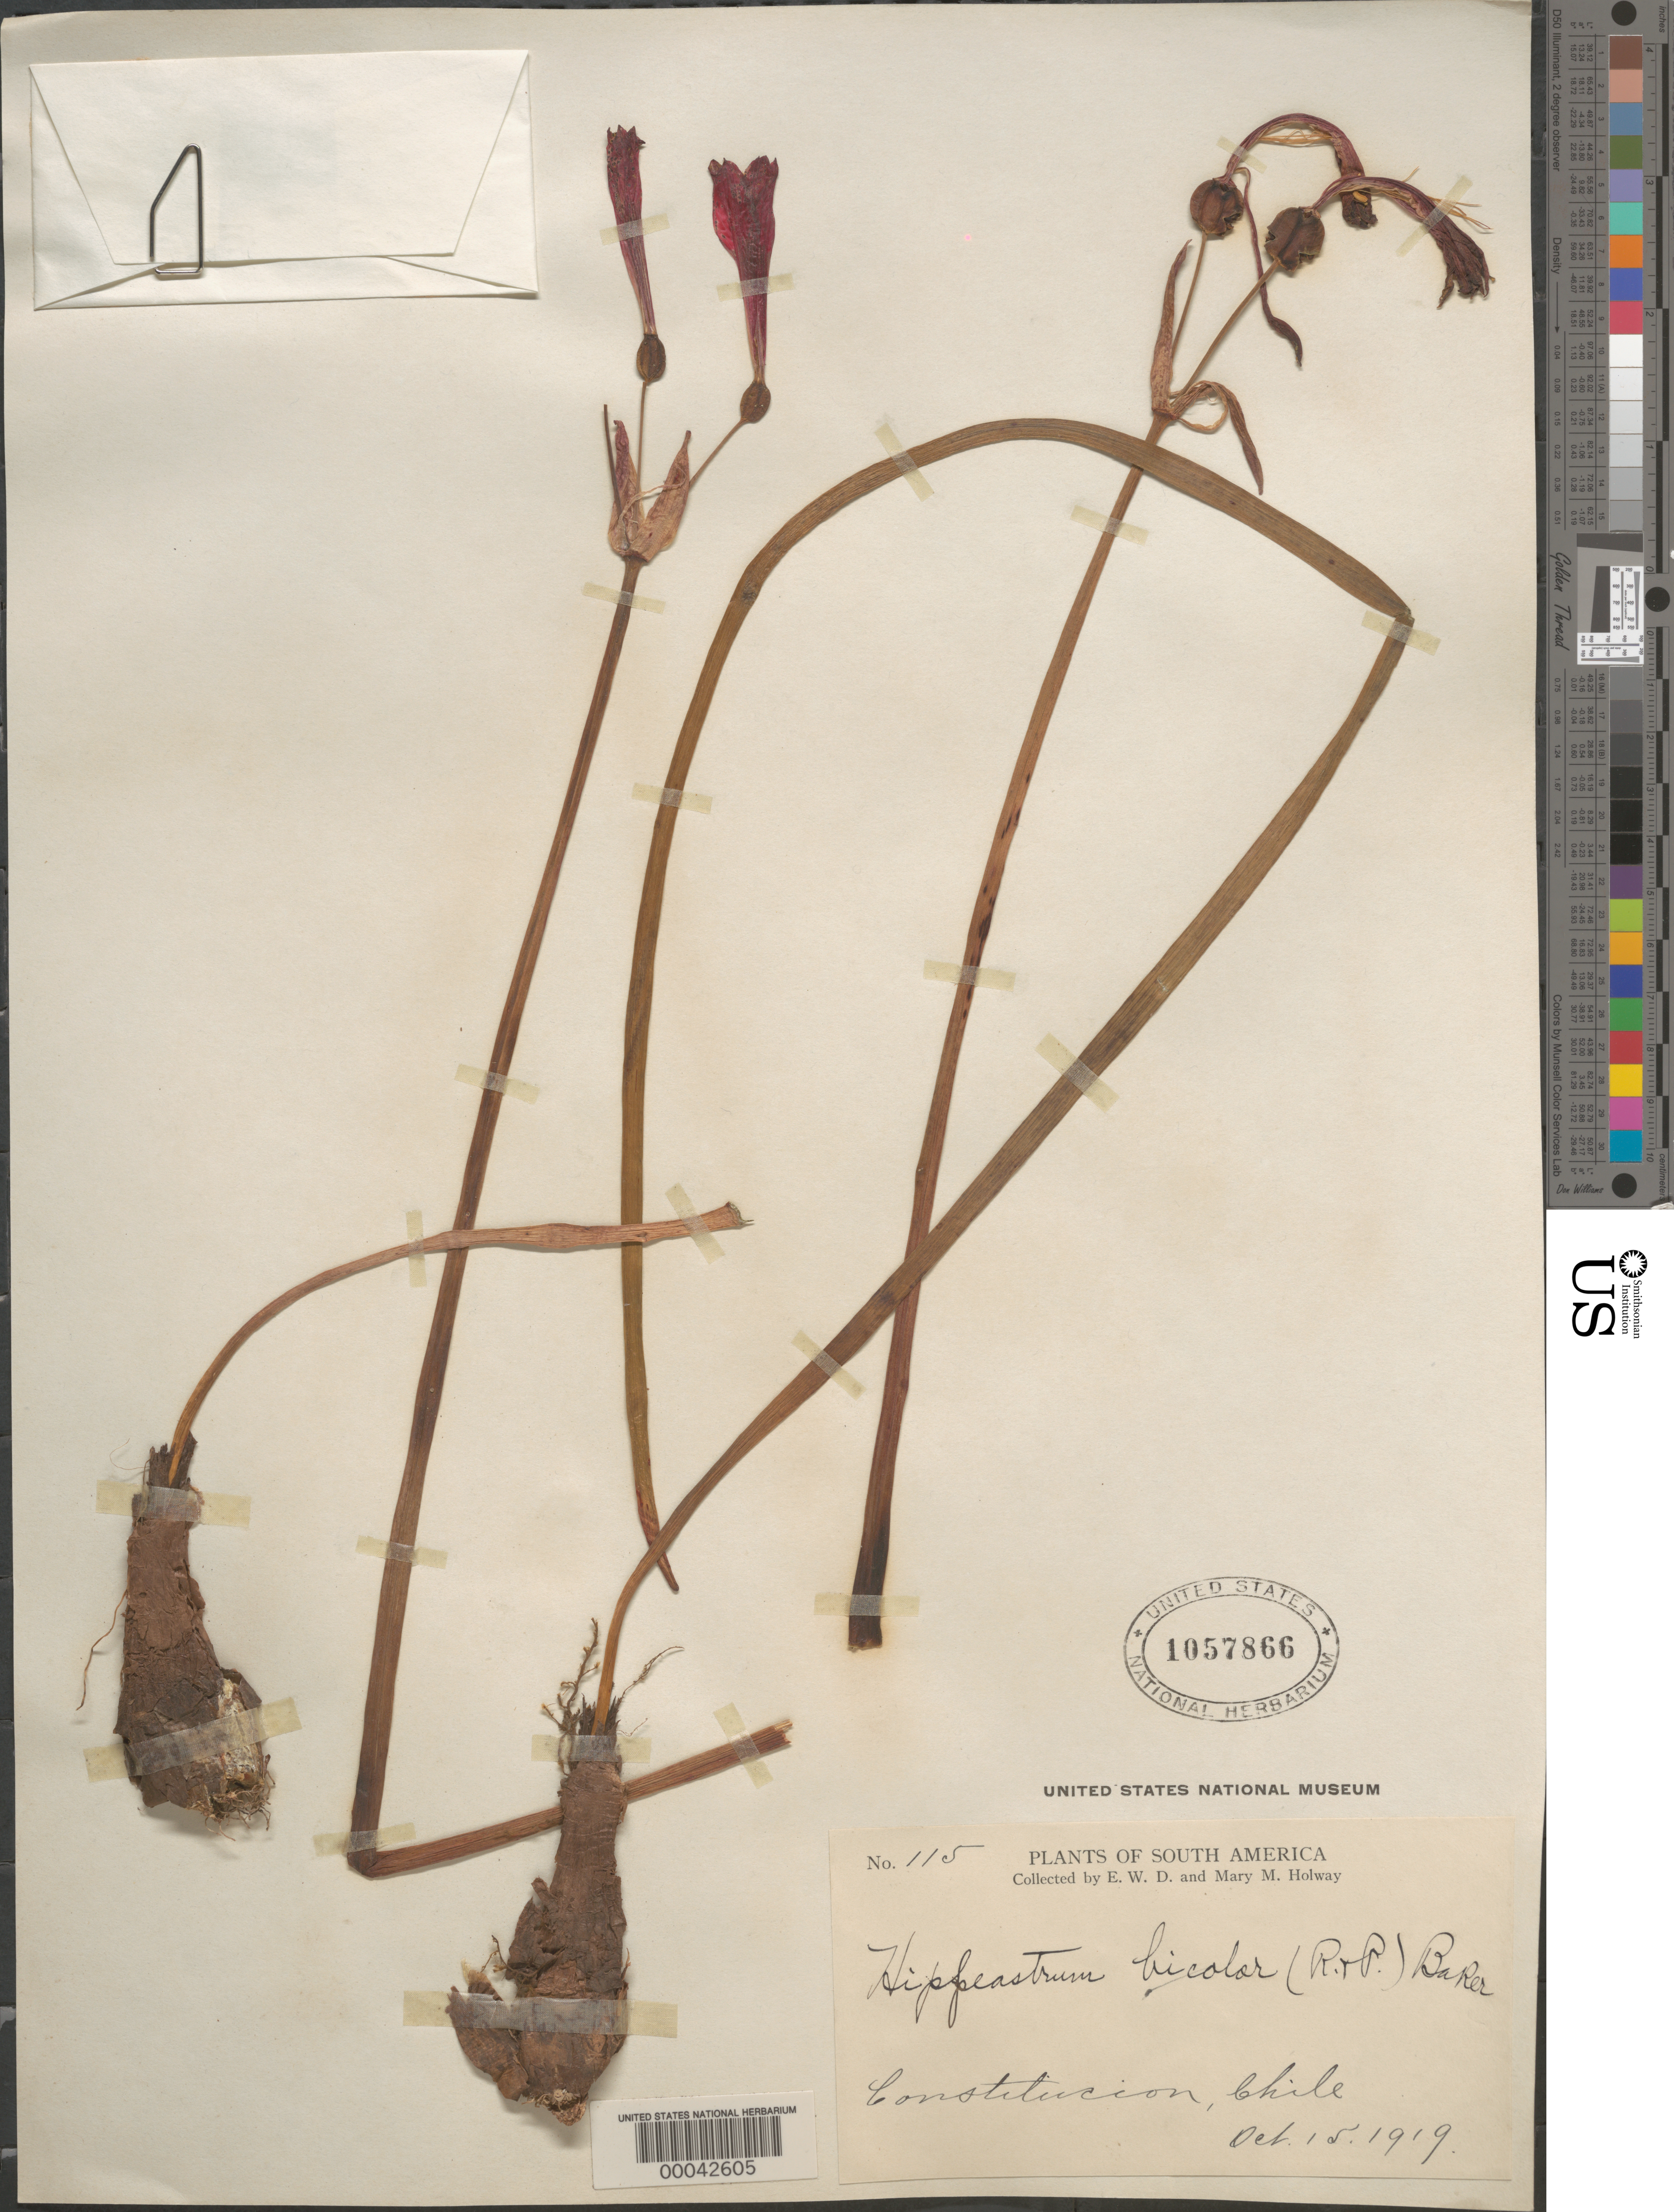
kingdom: Plantae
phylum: Tracheophyta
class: Liliopsida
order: Asparagales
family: Amaryllidaceae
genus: Hippeastrum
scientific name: Hippeastrum bicolor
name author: Baker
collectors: E. W. D. Holway & M. M. Holway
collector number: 115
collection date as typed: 15 Oct 1919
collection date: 1919-10-15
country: Chile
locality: Constitucion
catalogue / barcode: US 1057866